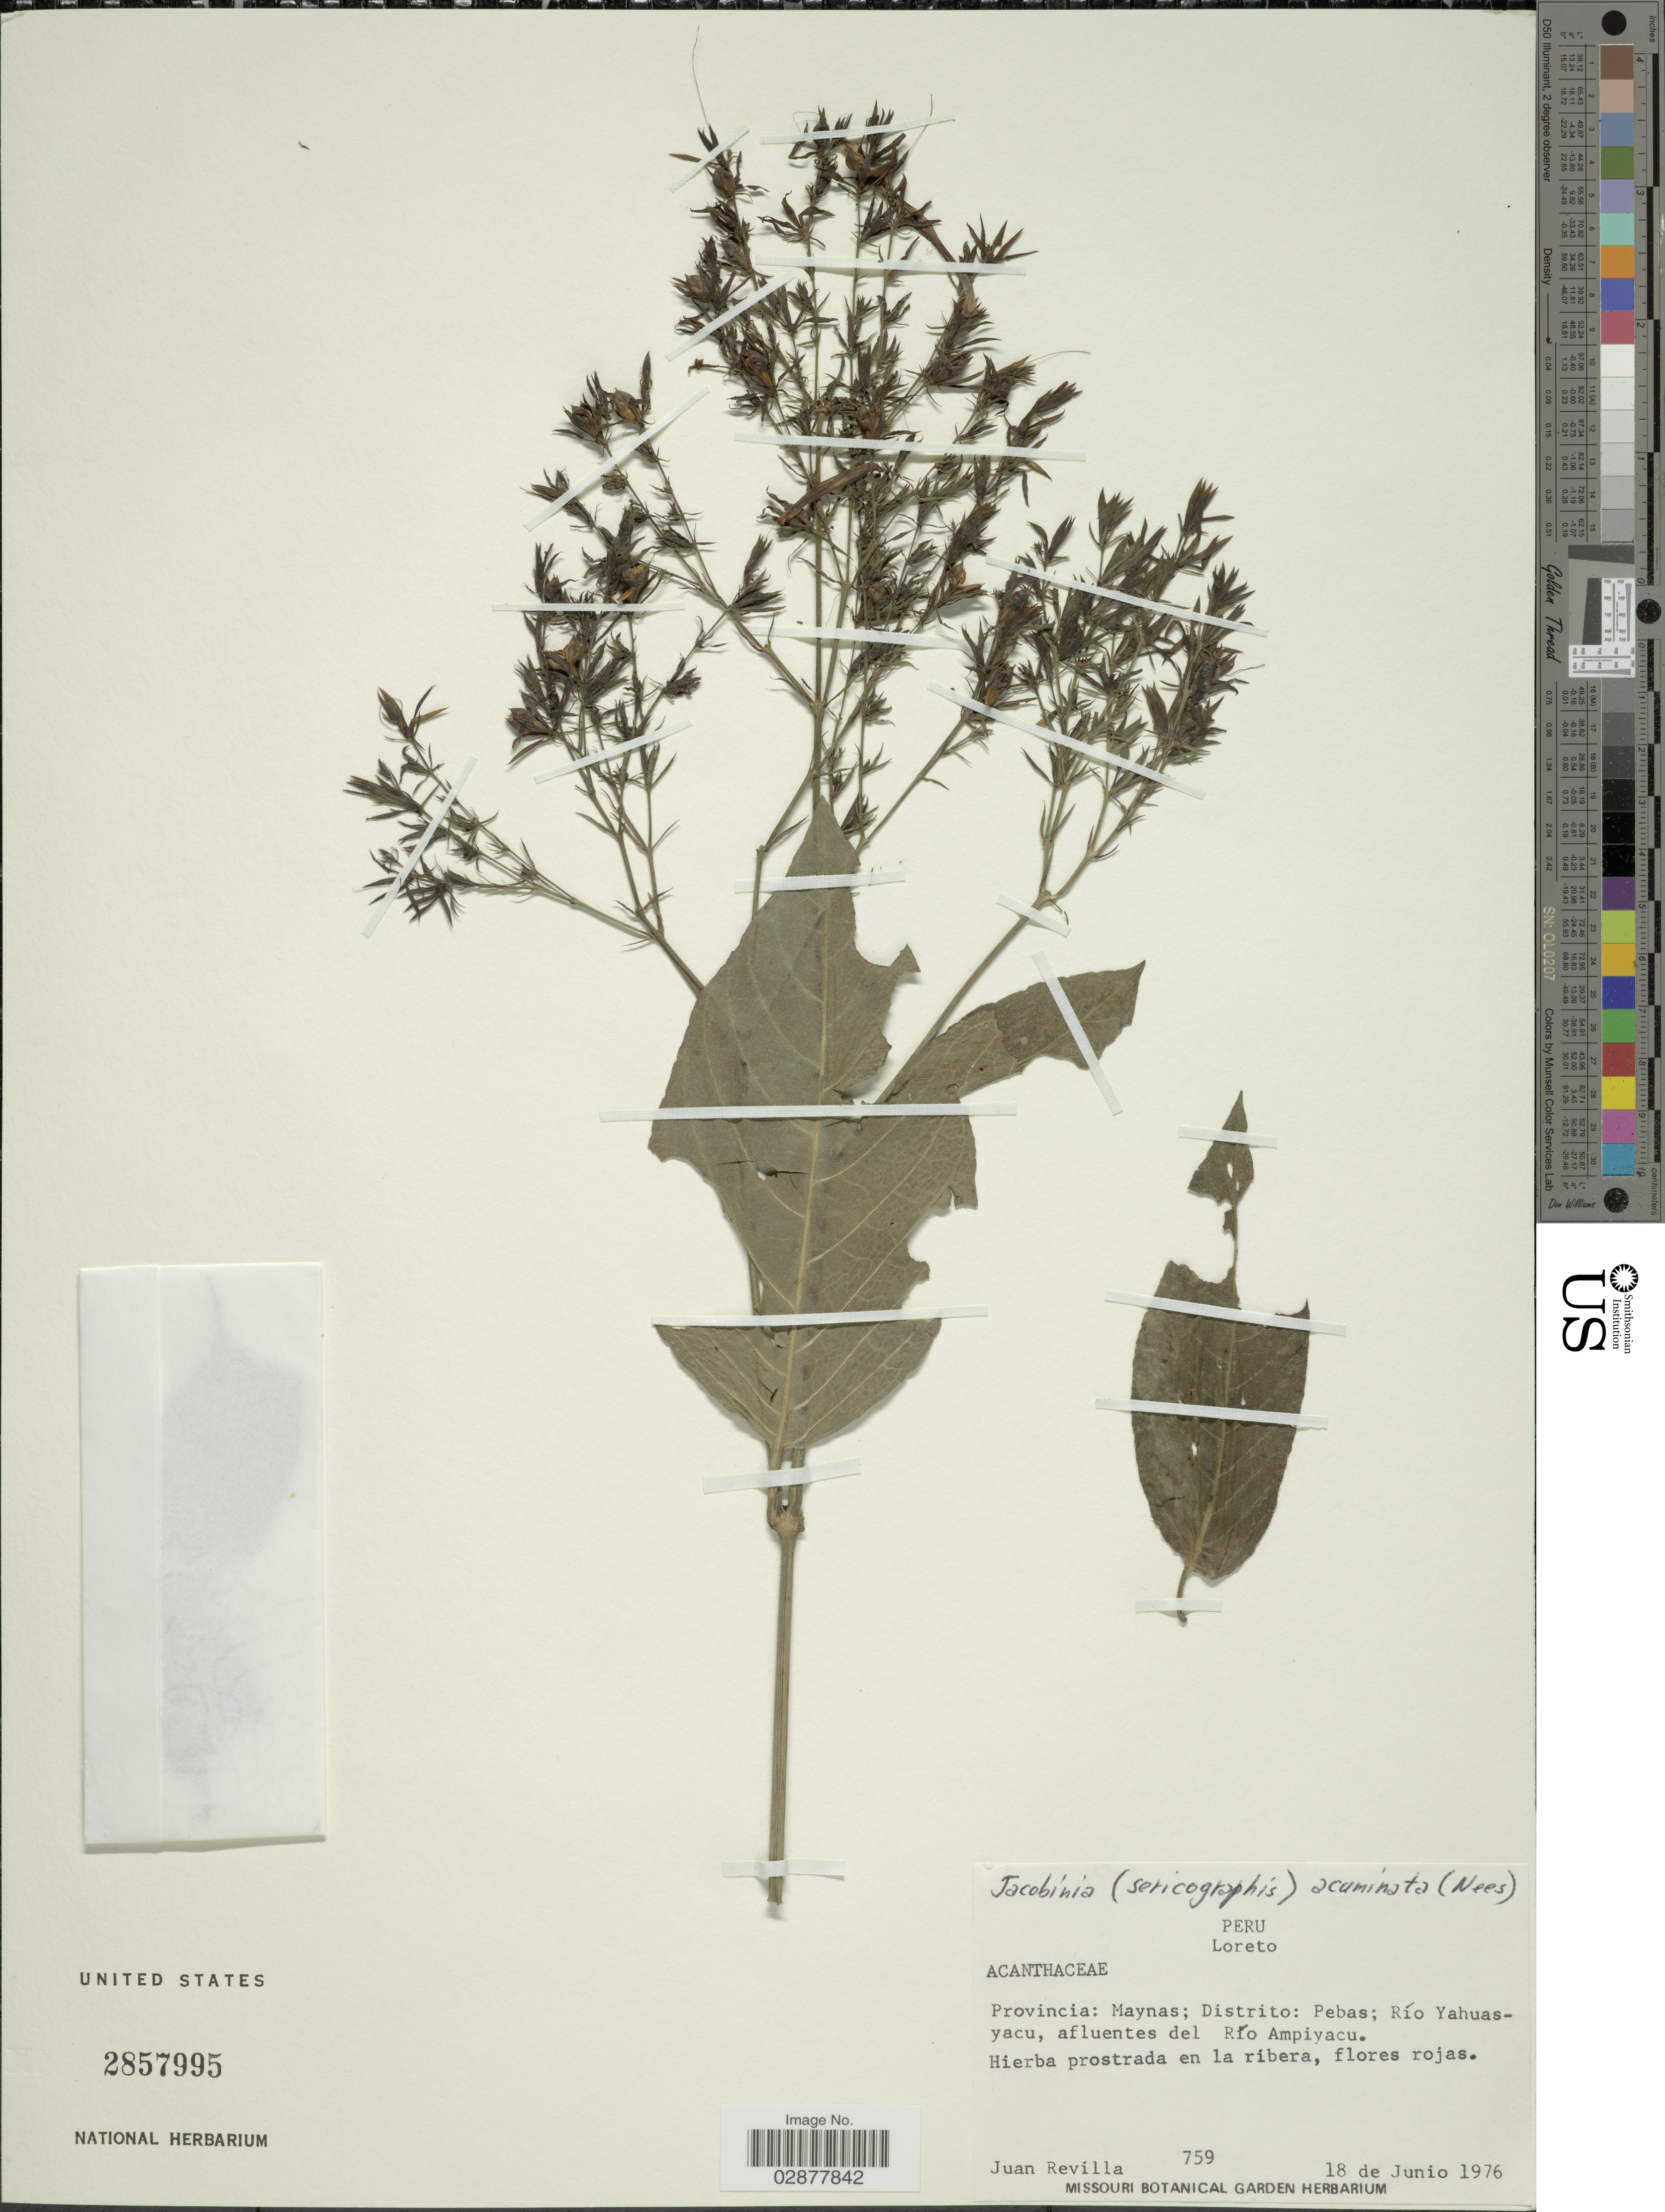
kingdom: Plantae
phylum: Tracheophyta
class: Magnoliopsida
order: Lamiales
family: Acanthaceae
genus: Justicia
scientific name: Justicia calycina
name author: (Nees) V.A.W. Graham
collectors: J. Revilla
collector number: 759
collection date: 1976-06-18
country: Peru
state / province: Loreto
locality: Provincia: Maynas; Distrito: Pebas; Río Yahuasyacu, afluentes del Río Ampiyacu.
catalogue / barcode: US 2857995